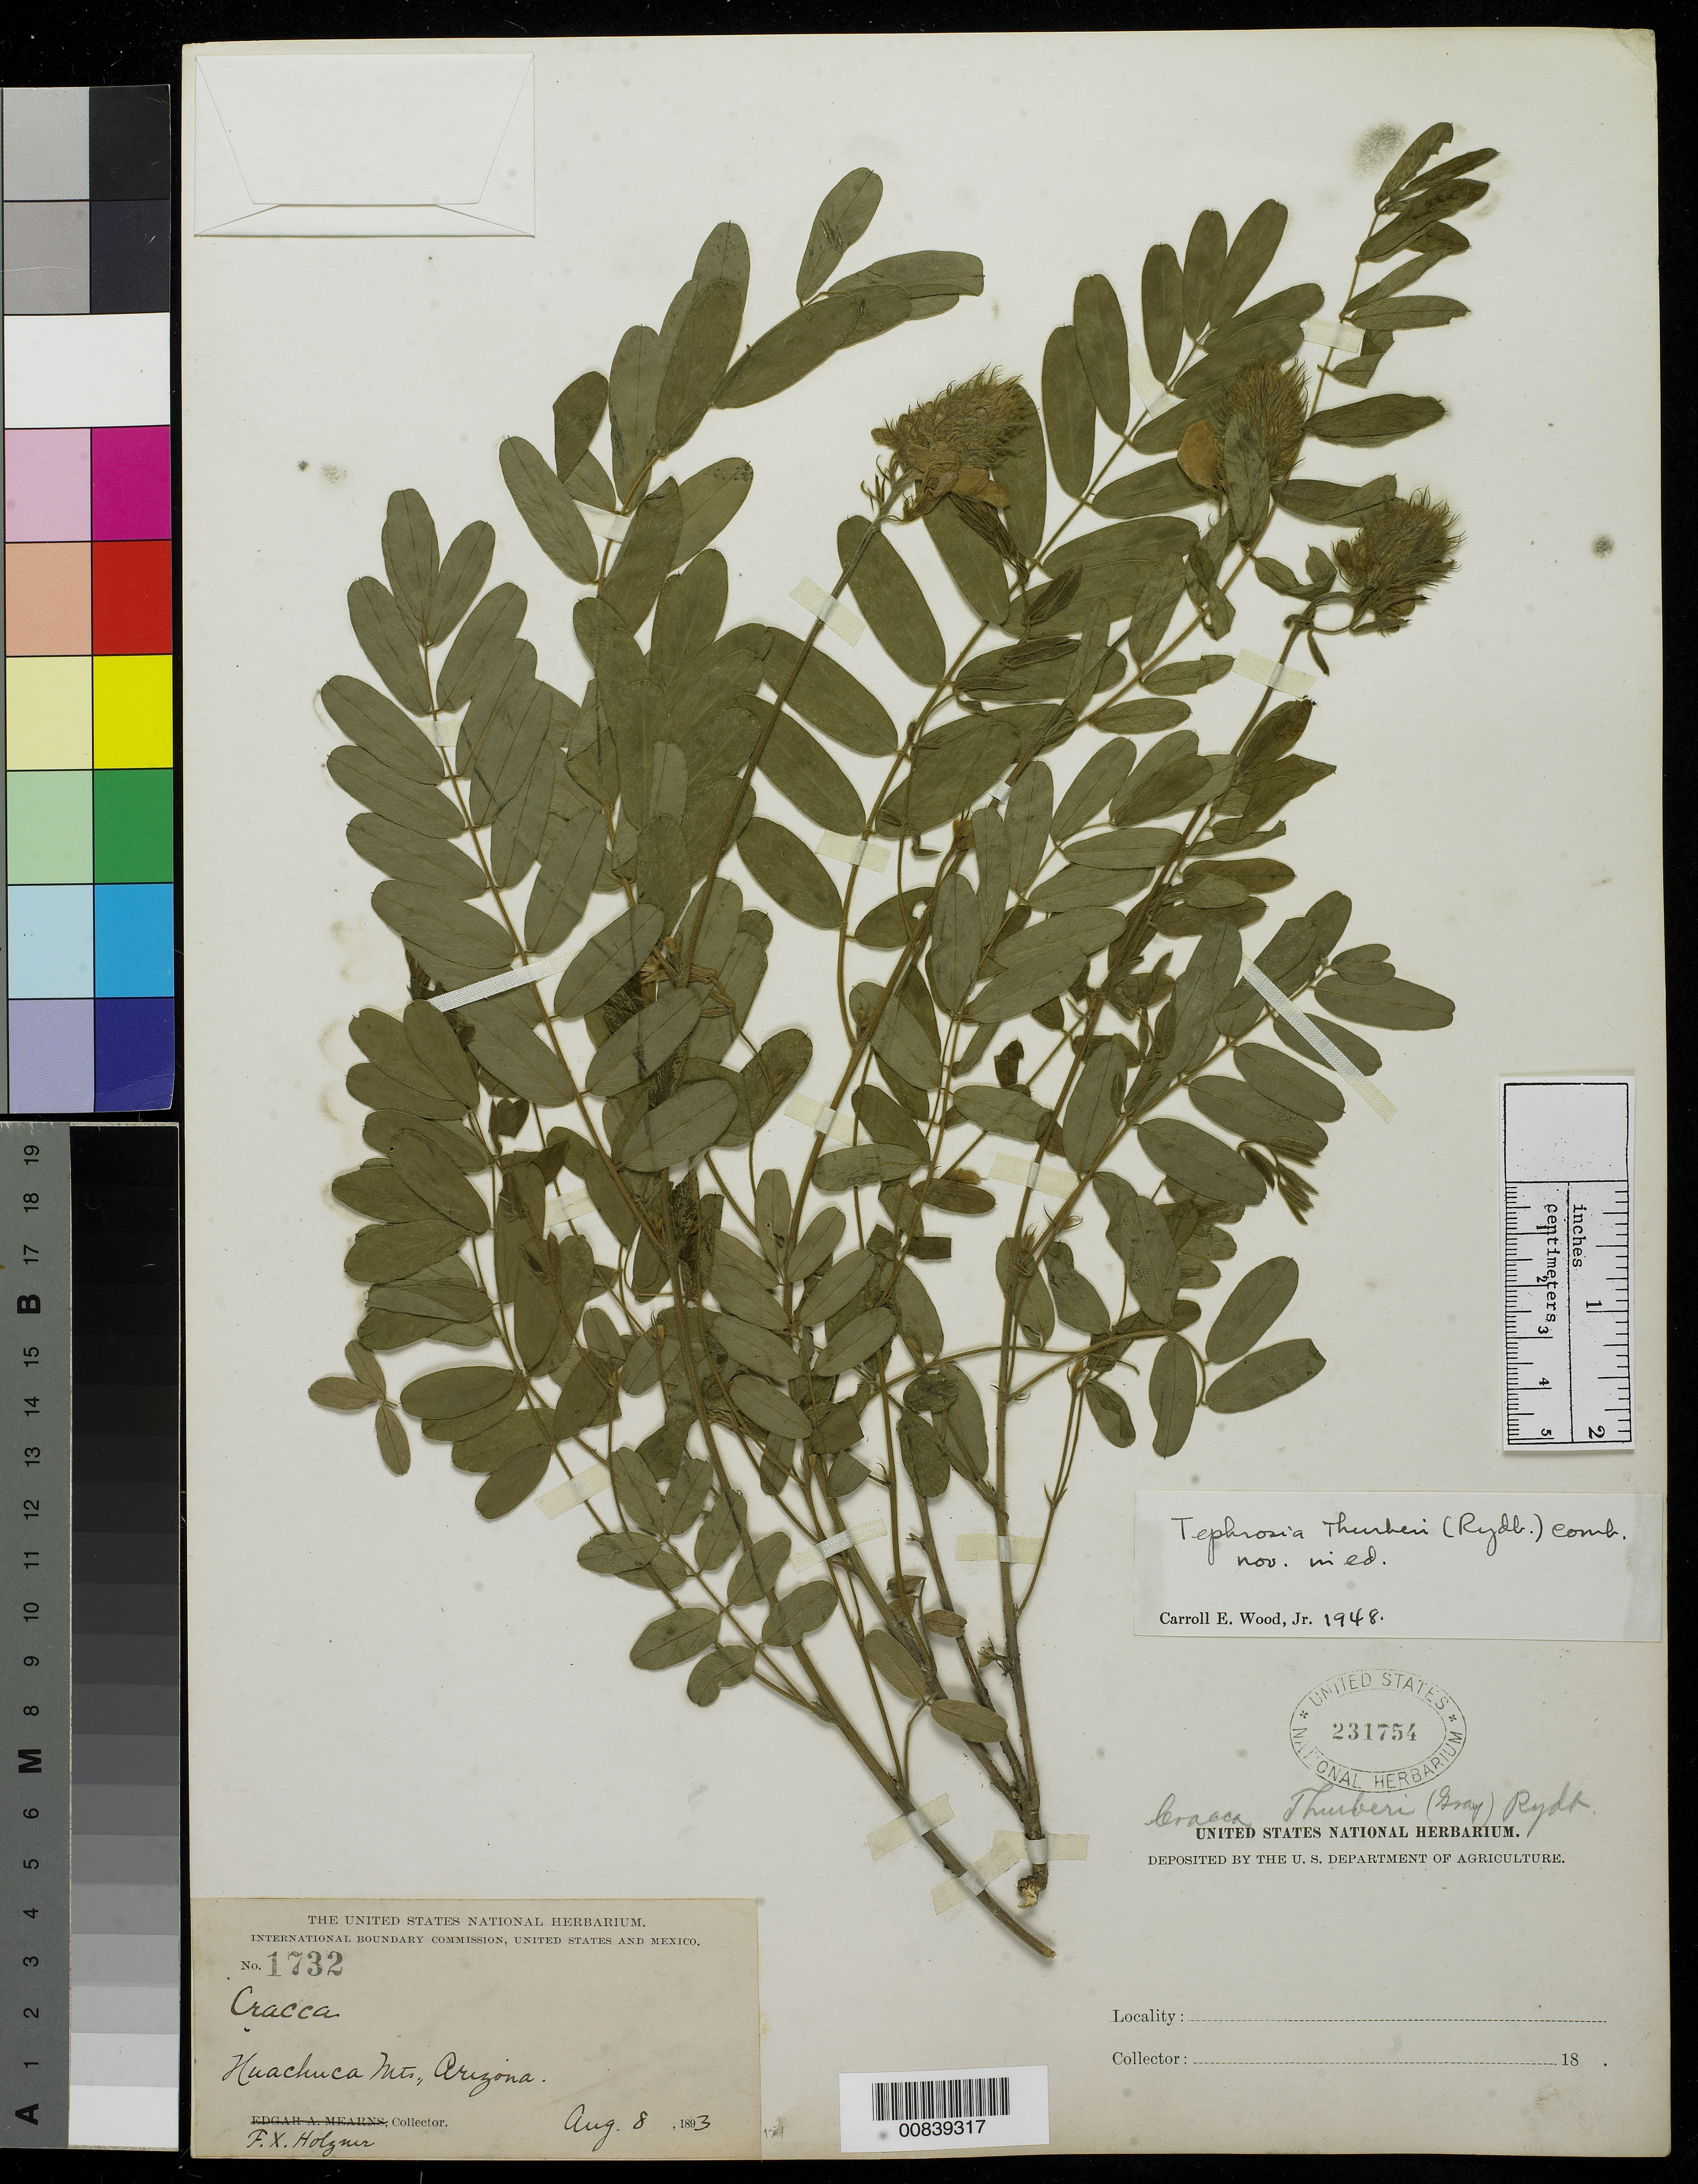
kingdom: Plantae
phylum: Tracheophyta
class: Magnoliopsida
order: Fabales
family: Fabaceae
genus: Tephrosia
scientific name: Tephrosia thurberi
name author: (Rydb.) C.E. Wood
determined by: Wood, C. E., Jr.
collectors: F. X. Holzner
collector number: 1732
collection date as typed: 08 Aug 1893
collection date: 1893-08-08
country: United States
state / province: Arizona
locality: Huachuca Mts.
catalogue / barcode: US 231754